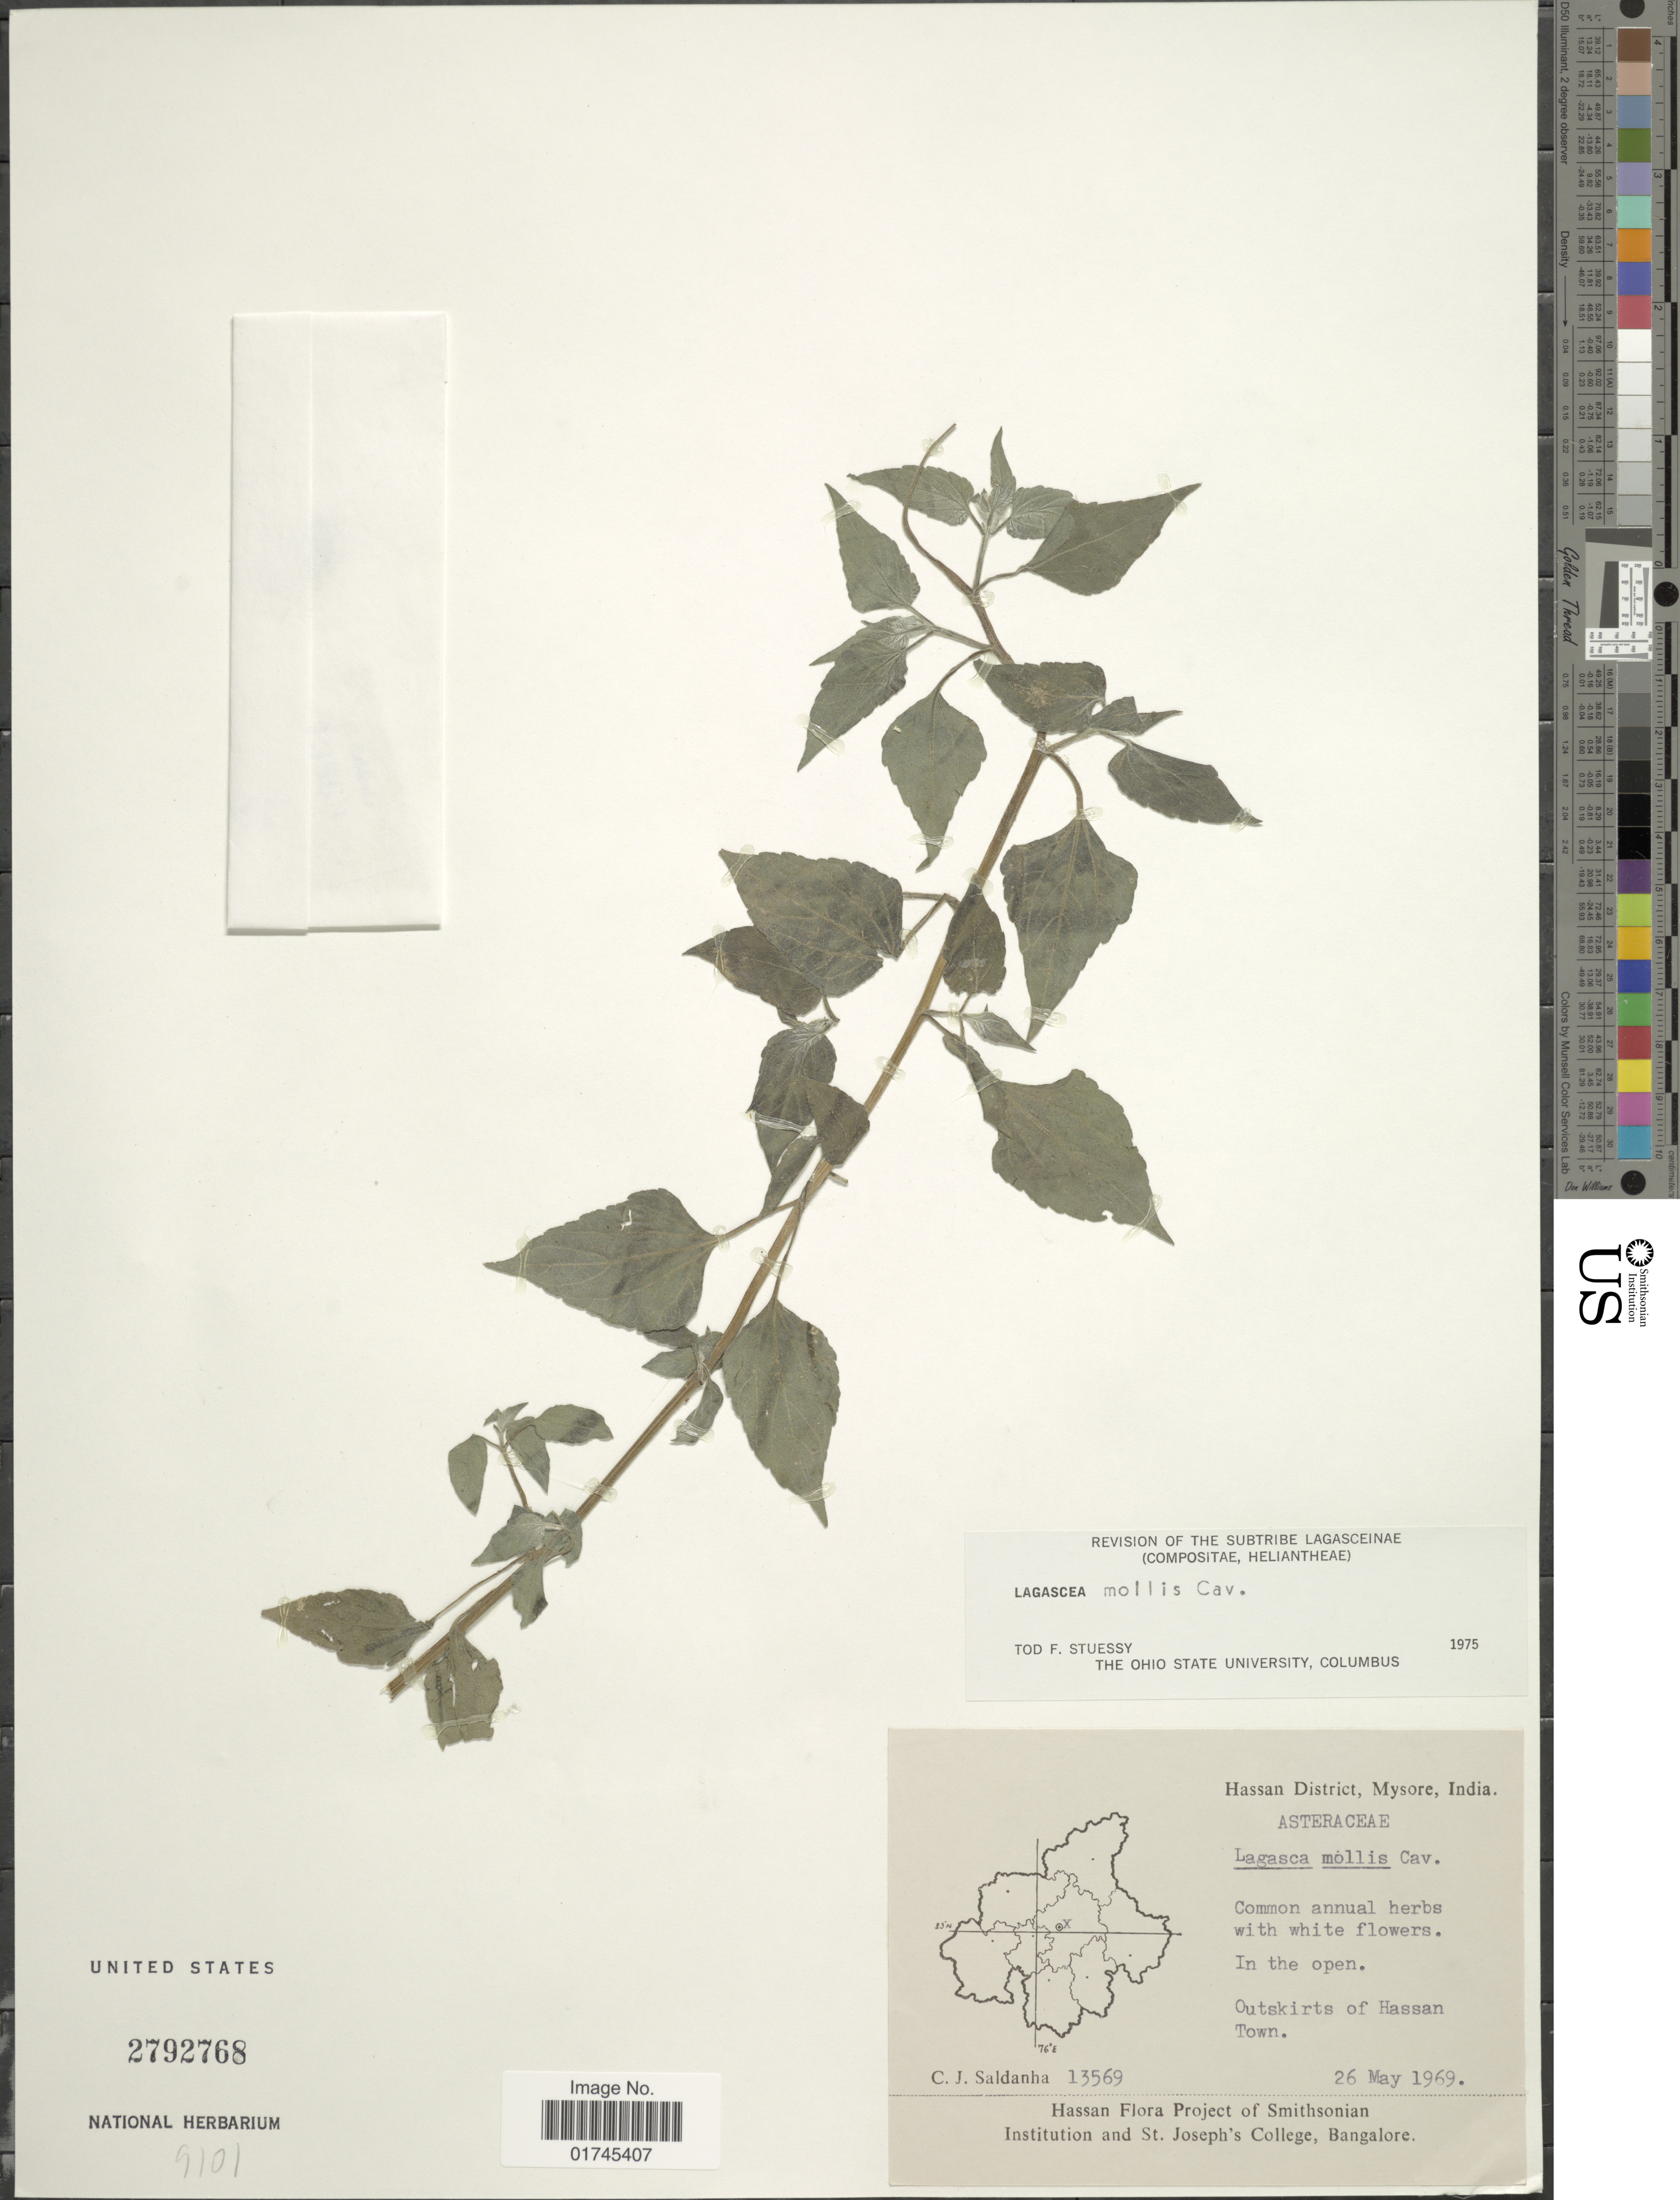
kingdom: Plantae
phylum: Tracheophyta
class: Magnoliopsida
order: Asterales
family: Asteraceae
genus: Lagascea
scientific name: Lagascea mollis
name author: Cav.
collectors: C. J. Saldanha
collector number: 13569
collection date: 1969-05-26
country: India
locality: Hassan District, Mysore, in the open, outskirts of Hassan Town.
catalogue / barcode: US 2792768